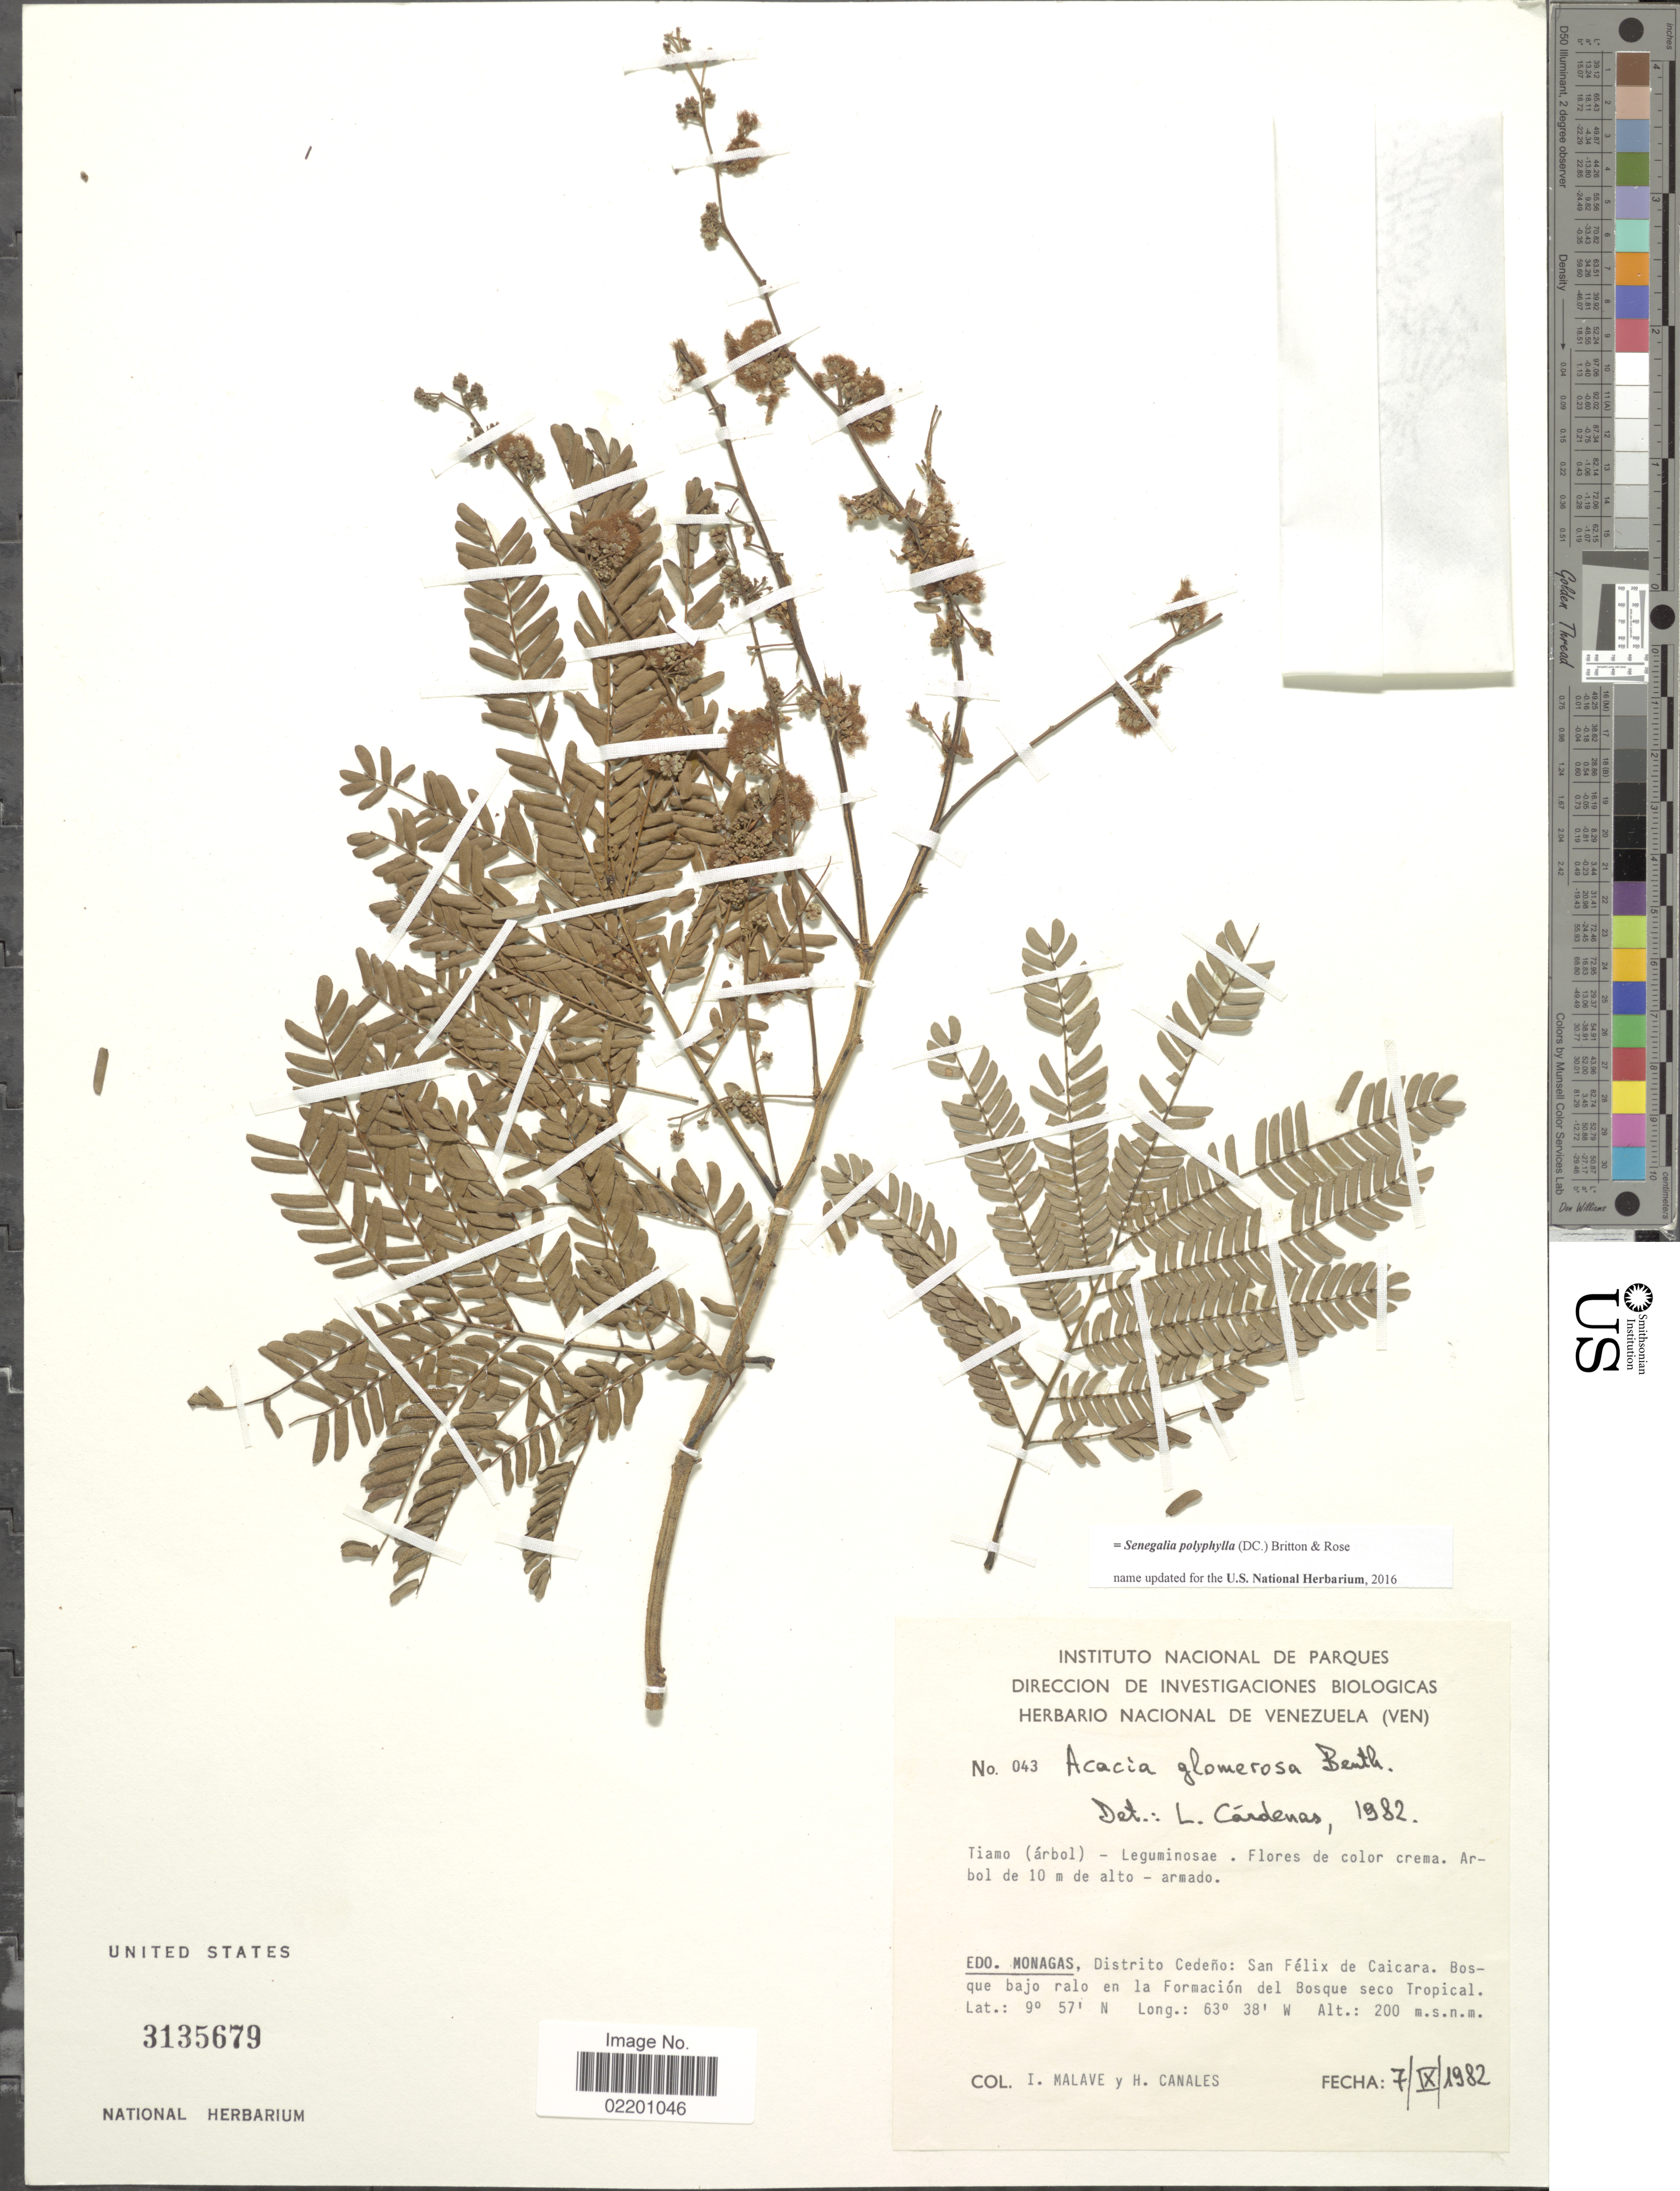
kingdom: Plantae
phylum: Tracheophyta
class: Magnoliopsida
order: Fabales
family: Fabaceae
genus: Senegalia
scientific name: Senegalia polyphylla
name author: (DC.) Britton & Rose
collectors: I. Malave & H. Canales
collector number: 043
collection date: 1982-09-07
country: Venezuela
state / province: Monagas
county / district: Cedeño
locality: Edo. Monagas, Distrito Cedeno: San Felix de Caicara. Bosque bajo ralo en la Formacion del Bosque seco Tropical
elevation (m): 200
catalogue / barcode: US 3135679